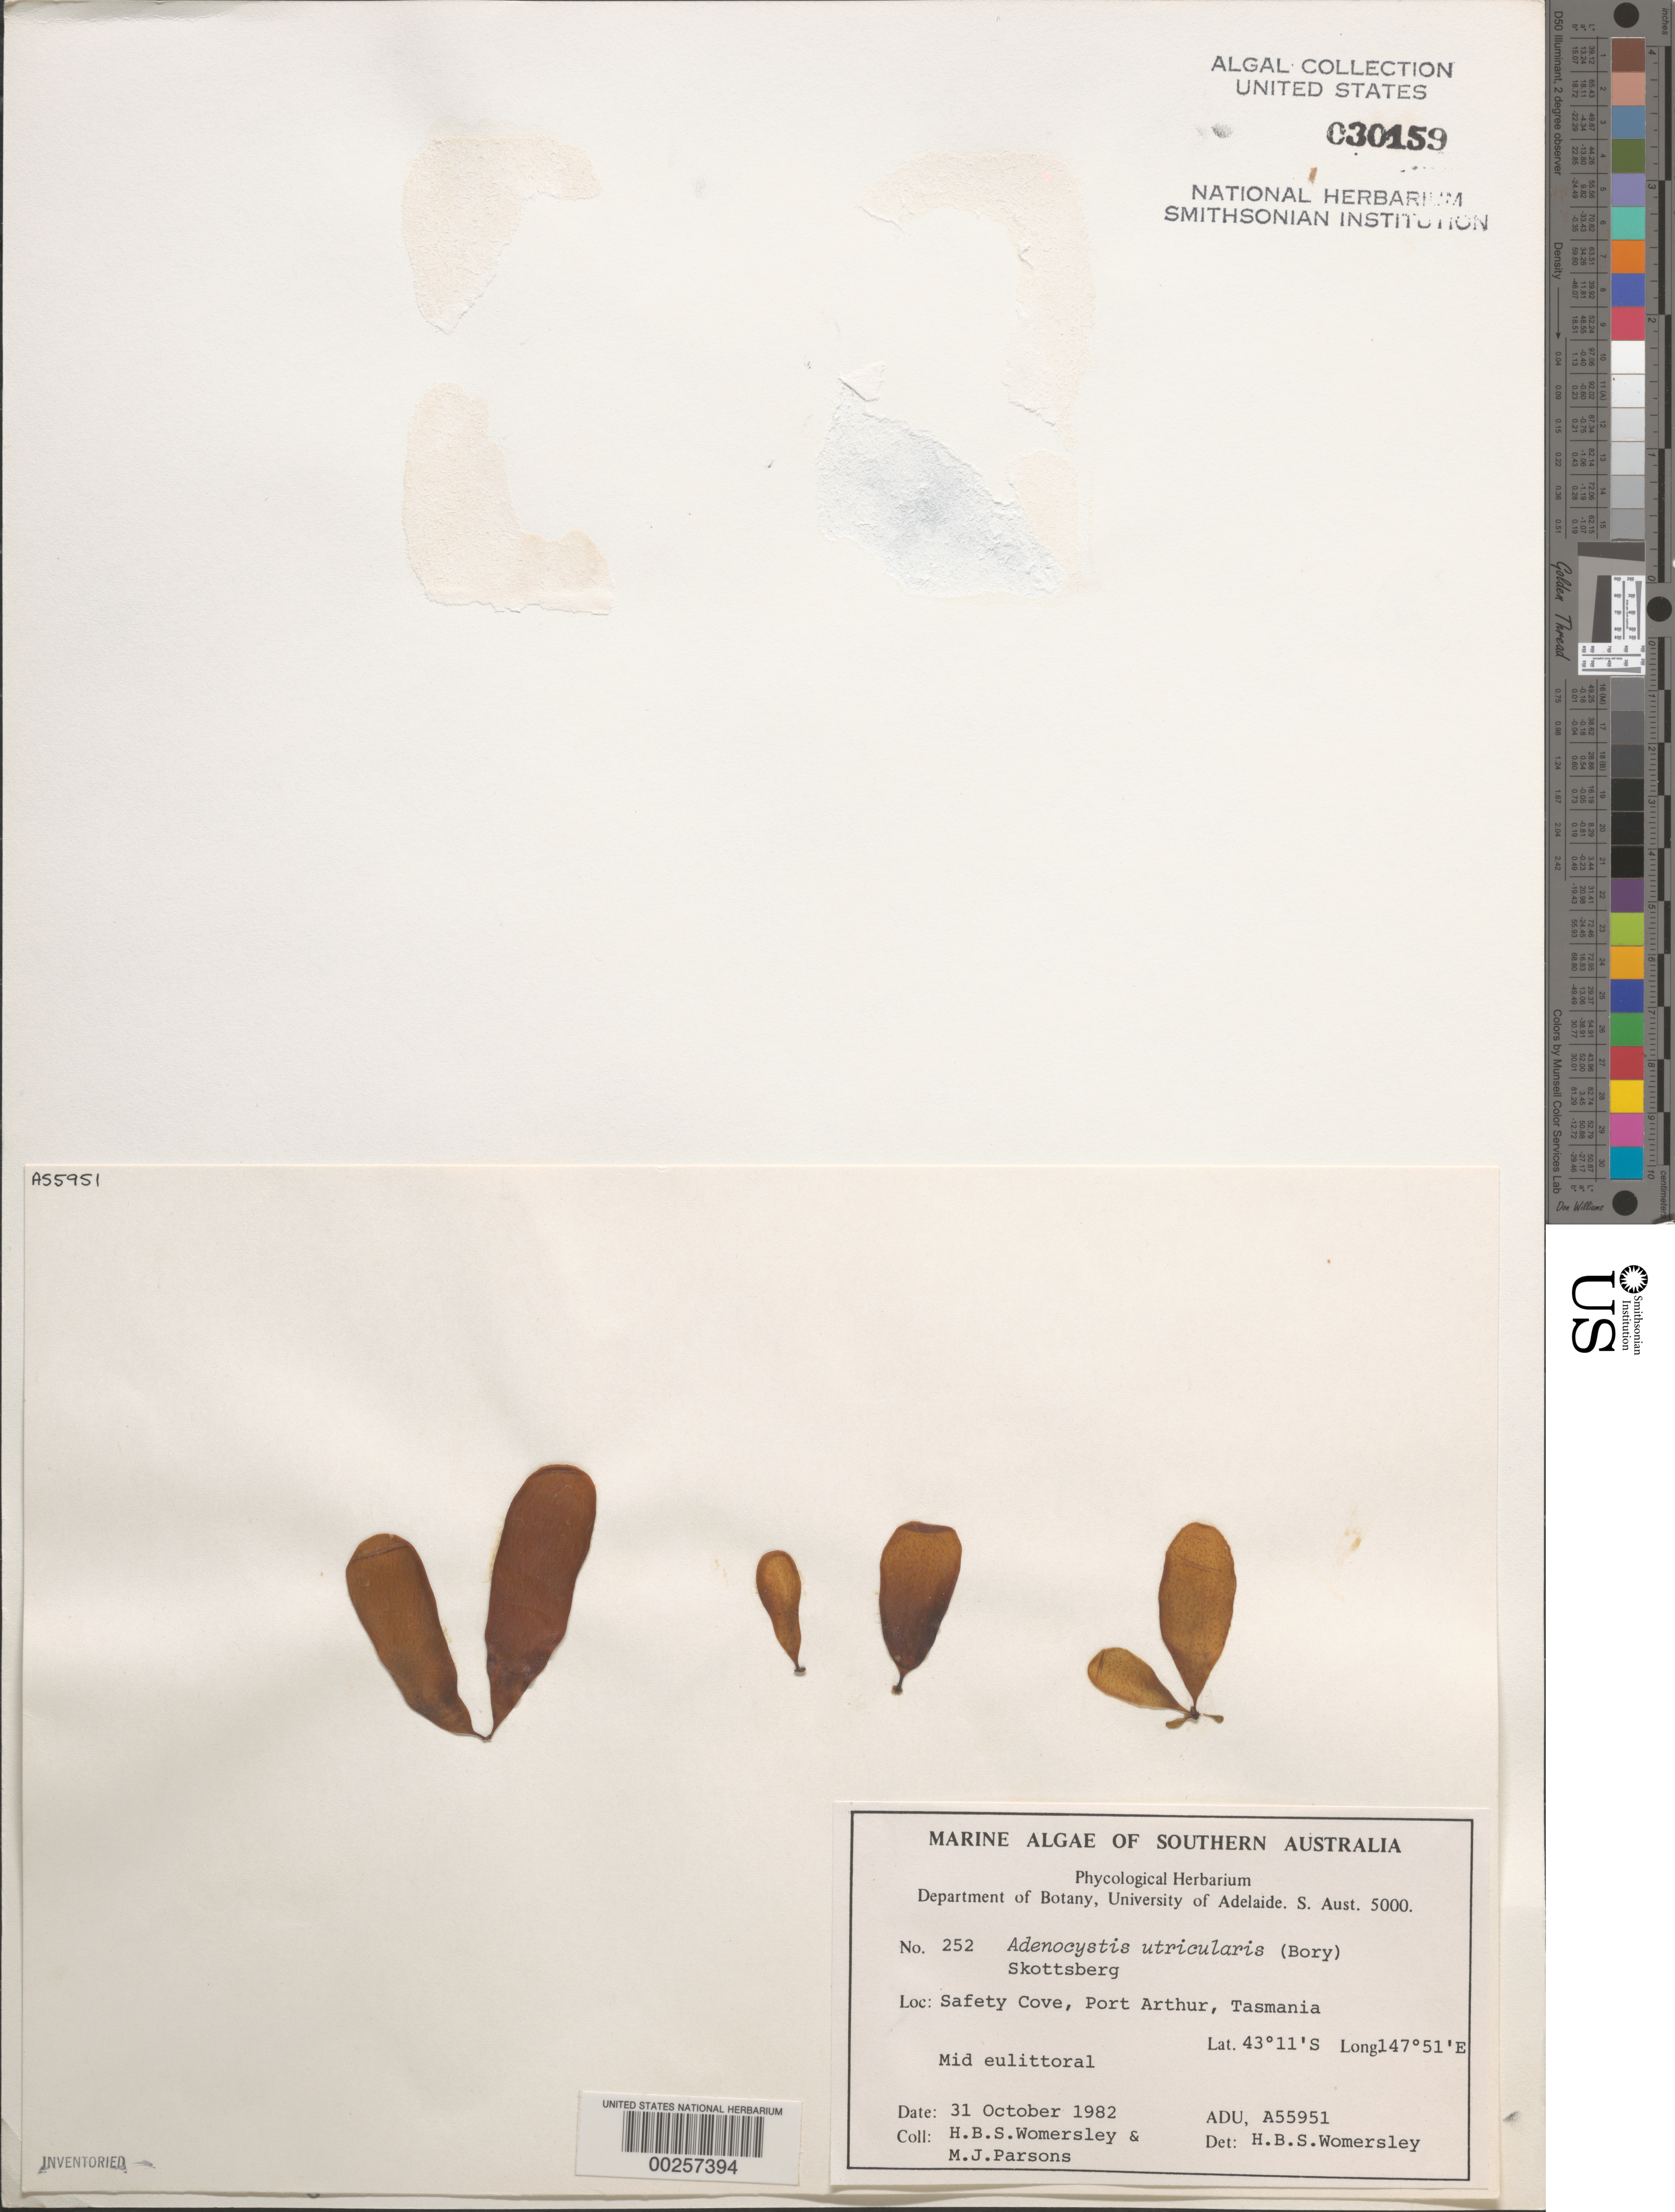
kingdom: Chromista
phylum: Ochrophyta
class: Phaeophyceae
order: Ectocarpales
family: Adenocystaceae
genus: Adenocystis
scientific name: Adenocystis utricularis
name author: (Bory) Skottsberg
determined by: Womersley, H. B. S.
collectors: H. B. S. Womersley & M. Parsons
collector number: ADU A55951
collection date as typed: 31 Oct 1982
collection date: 1982-10-31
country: Australia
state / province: Tasmania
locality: Safety cove, port arthur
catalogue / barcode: US 30159